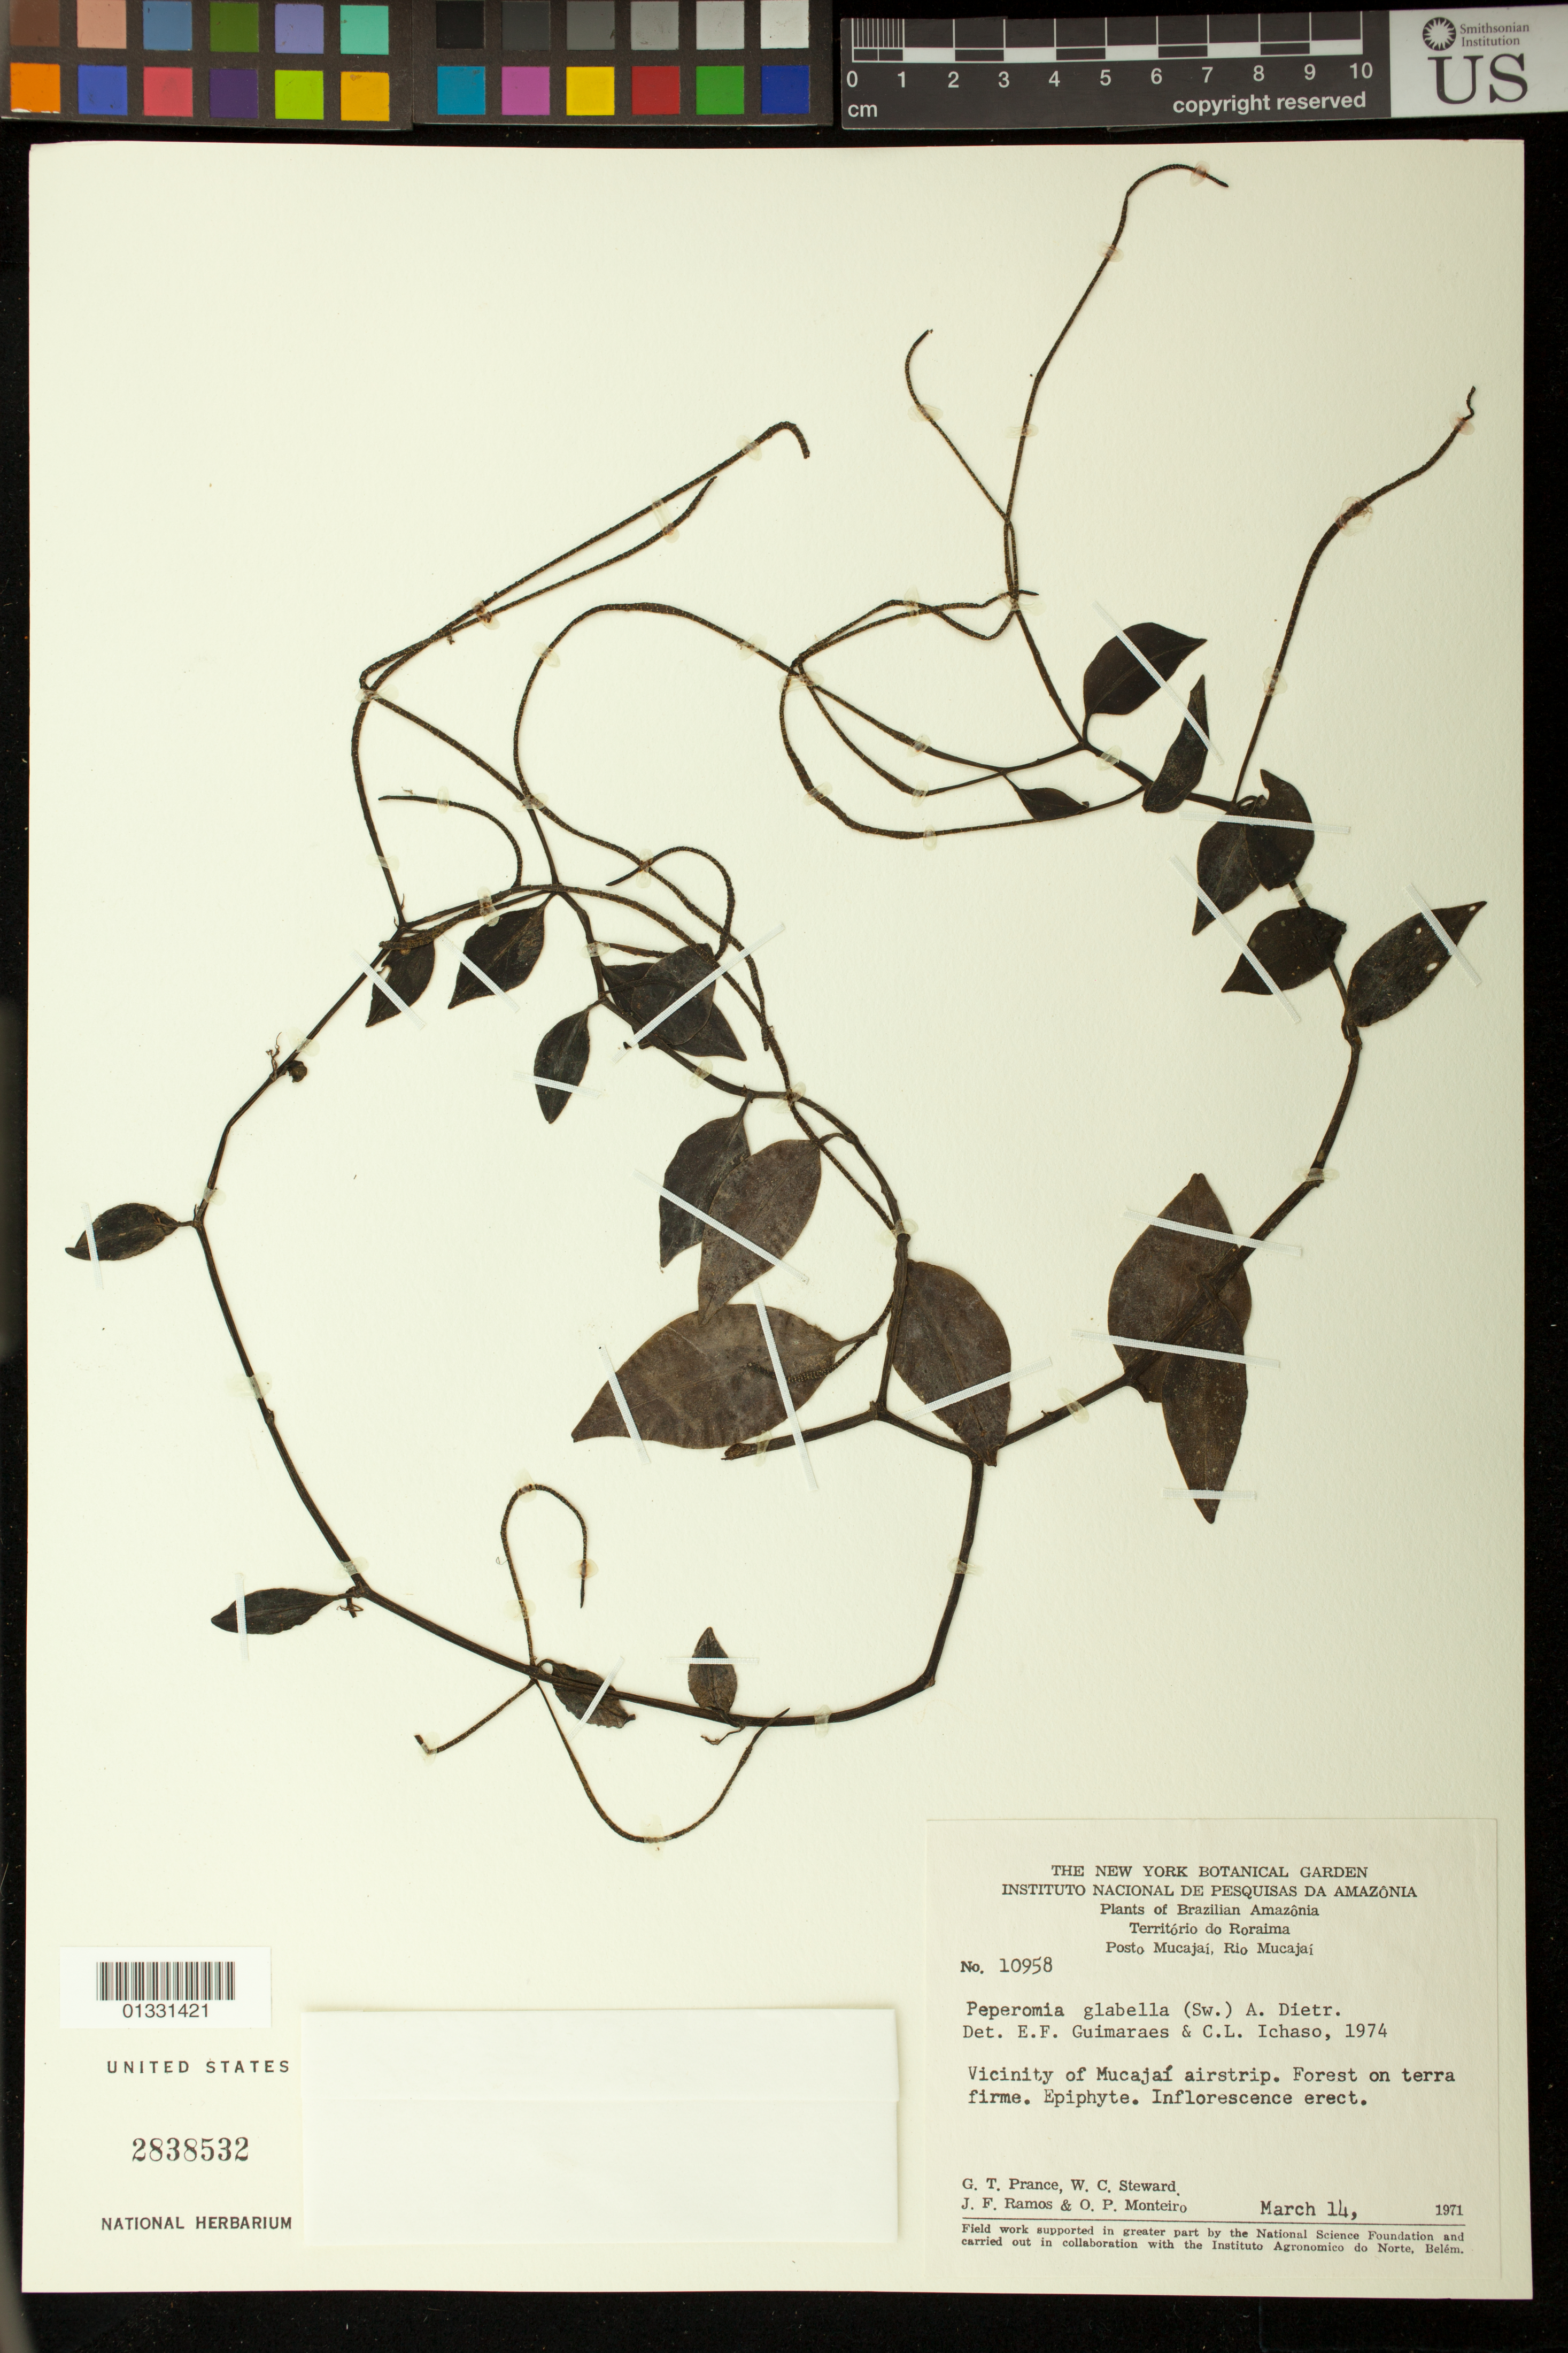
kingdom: Plantae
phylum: Tracheophyta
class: Magnoliopsida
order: Piperales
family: Piperaceae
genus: Peperomia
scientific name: Peperomia glabella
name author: (Sw.) A. Dietr.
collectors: G. T. Prance, W. C. Steward, J. F. Ramos & O. P. Monteiro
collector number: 10958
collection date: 1971-03-14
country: Brazil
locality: Vicinity of Mucajaí airstrip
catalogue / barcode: US 2838532